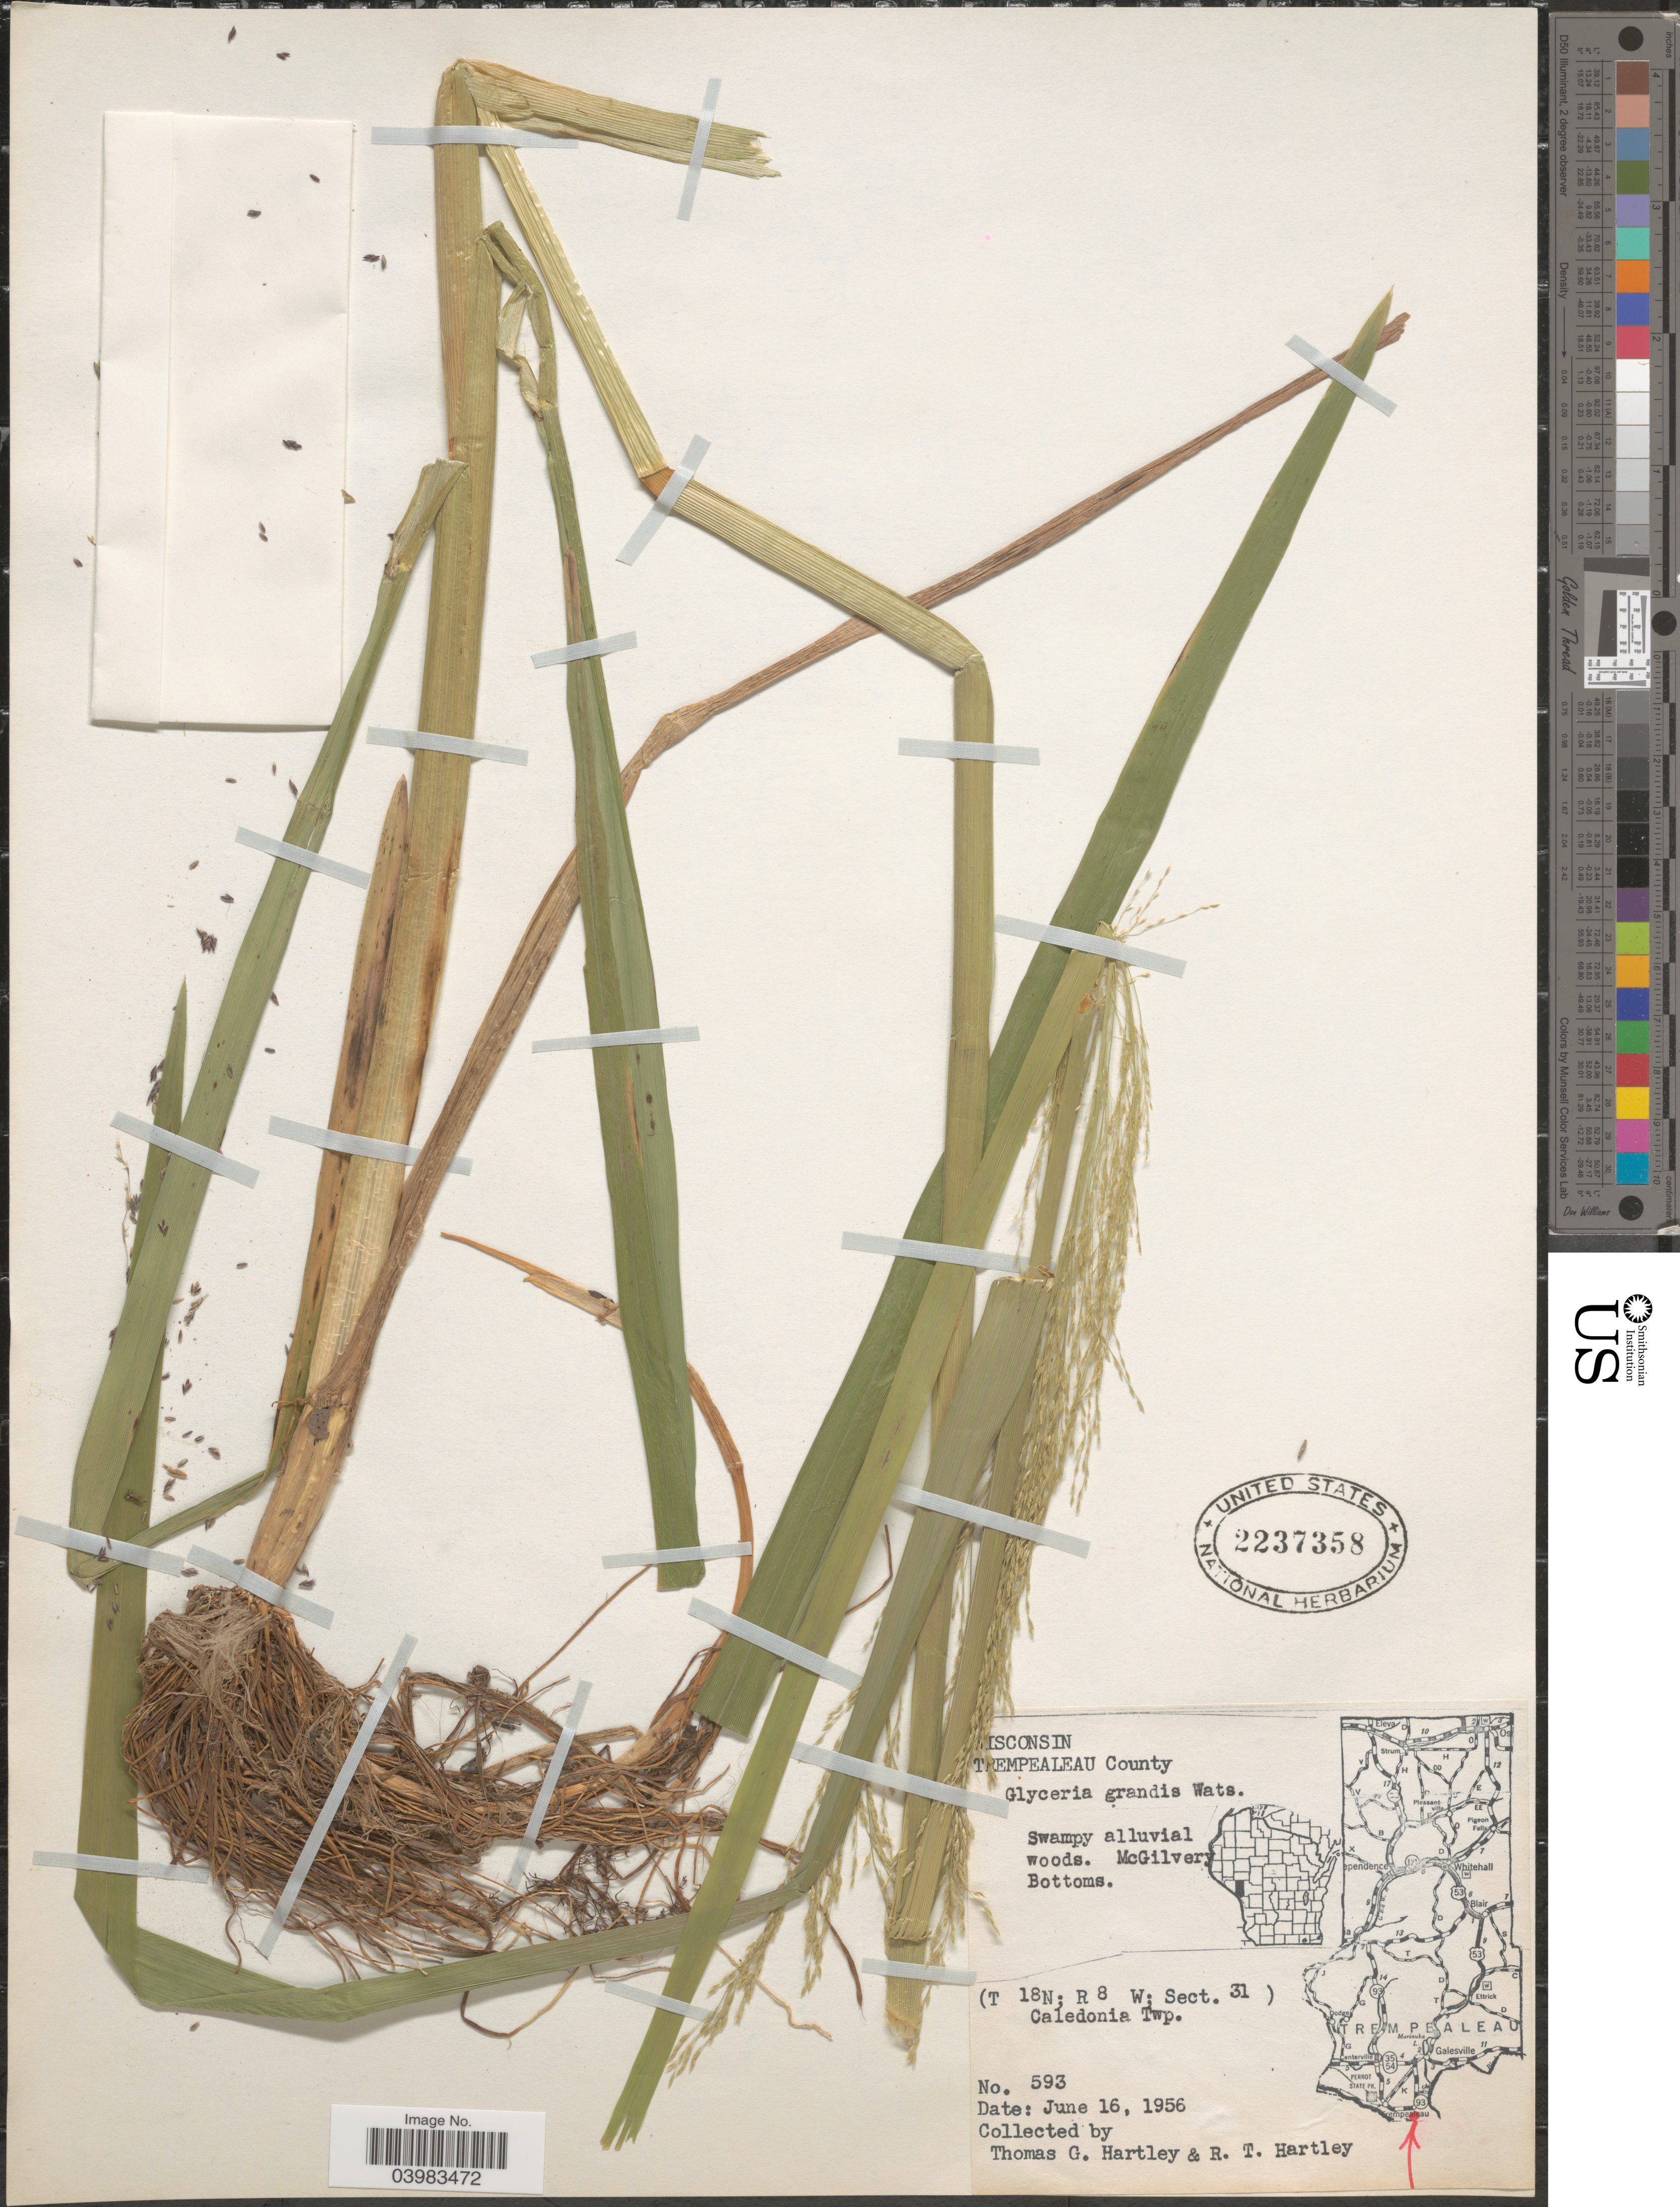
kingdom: Plantae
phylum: Tracheophyta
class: Liliopsida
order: Poales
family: Poaceae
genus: Glyceria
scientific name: Glyceria grandis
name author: S. Watson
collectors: T. G. Hartley & R. T. Hartley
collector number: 593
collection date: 1956-06-16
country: United States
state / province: Wisconsin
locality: Trempealeau County. McGilvery Bottoms. (T 18N; R 8 W; Sect. 31) Caledonia Twp.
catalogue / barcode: US 2237358